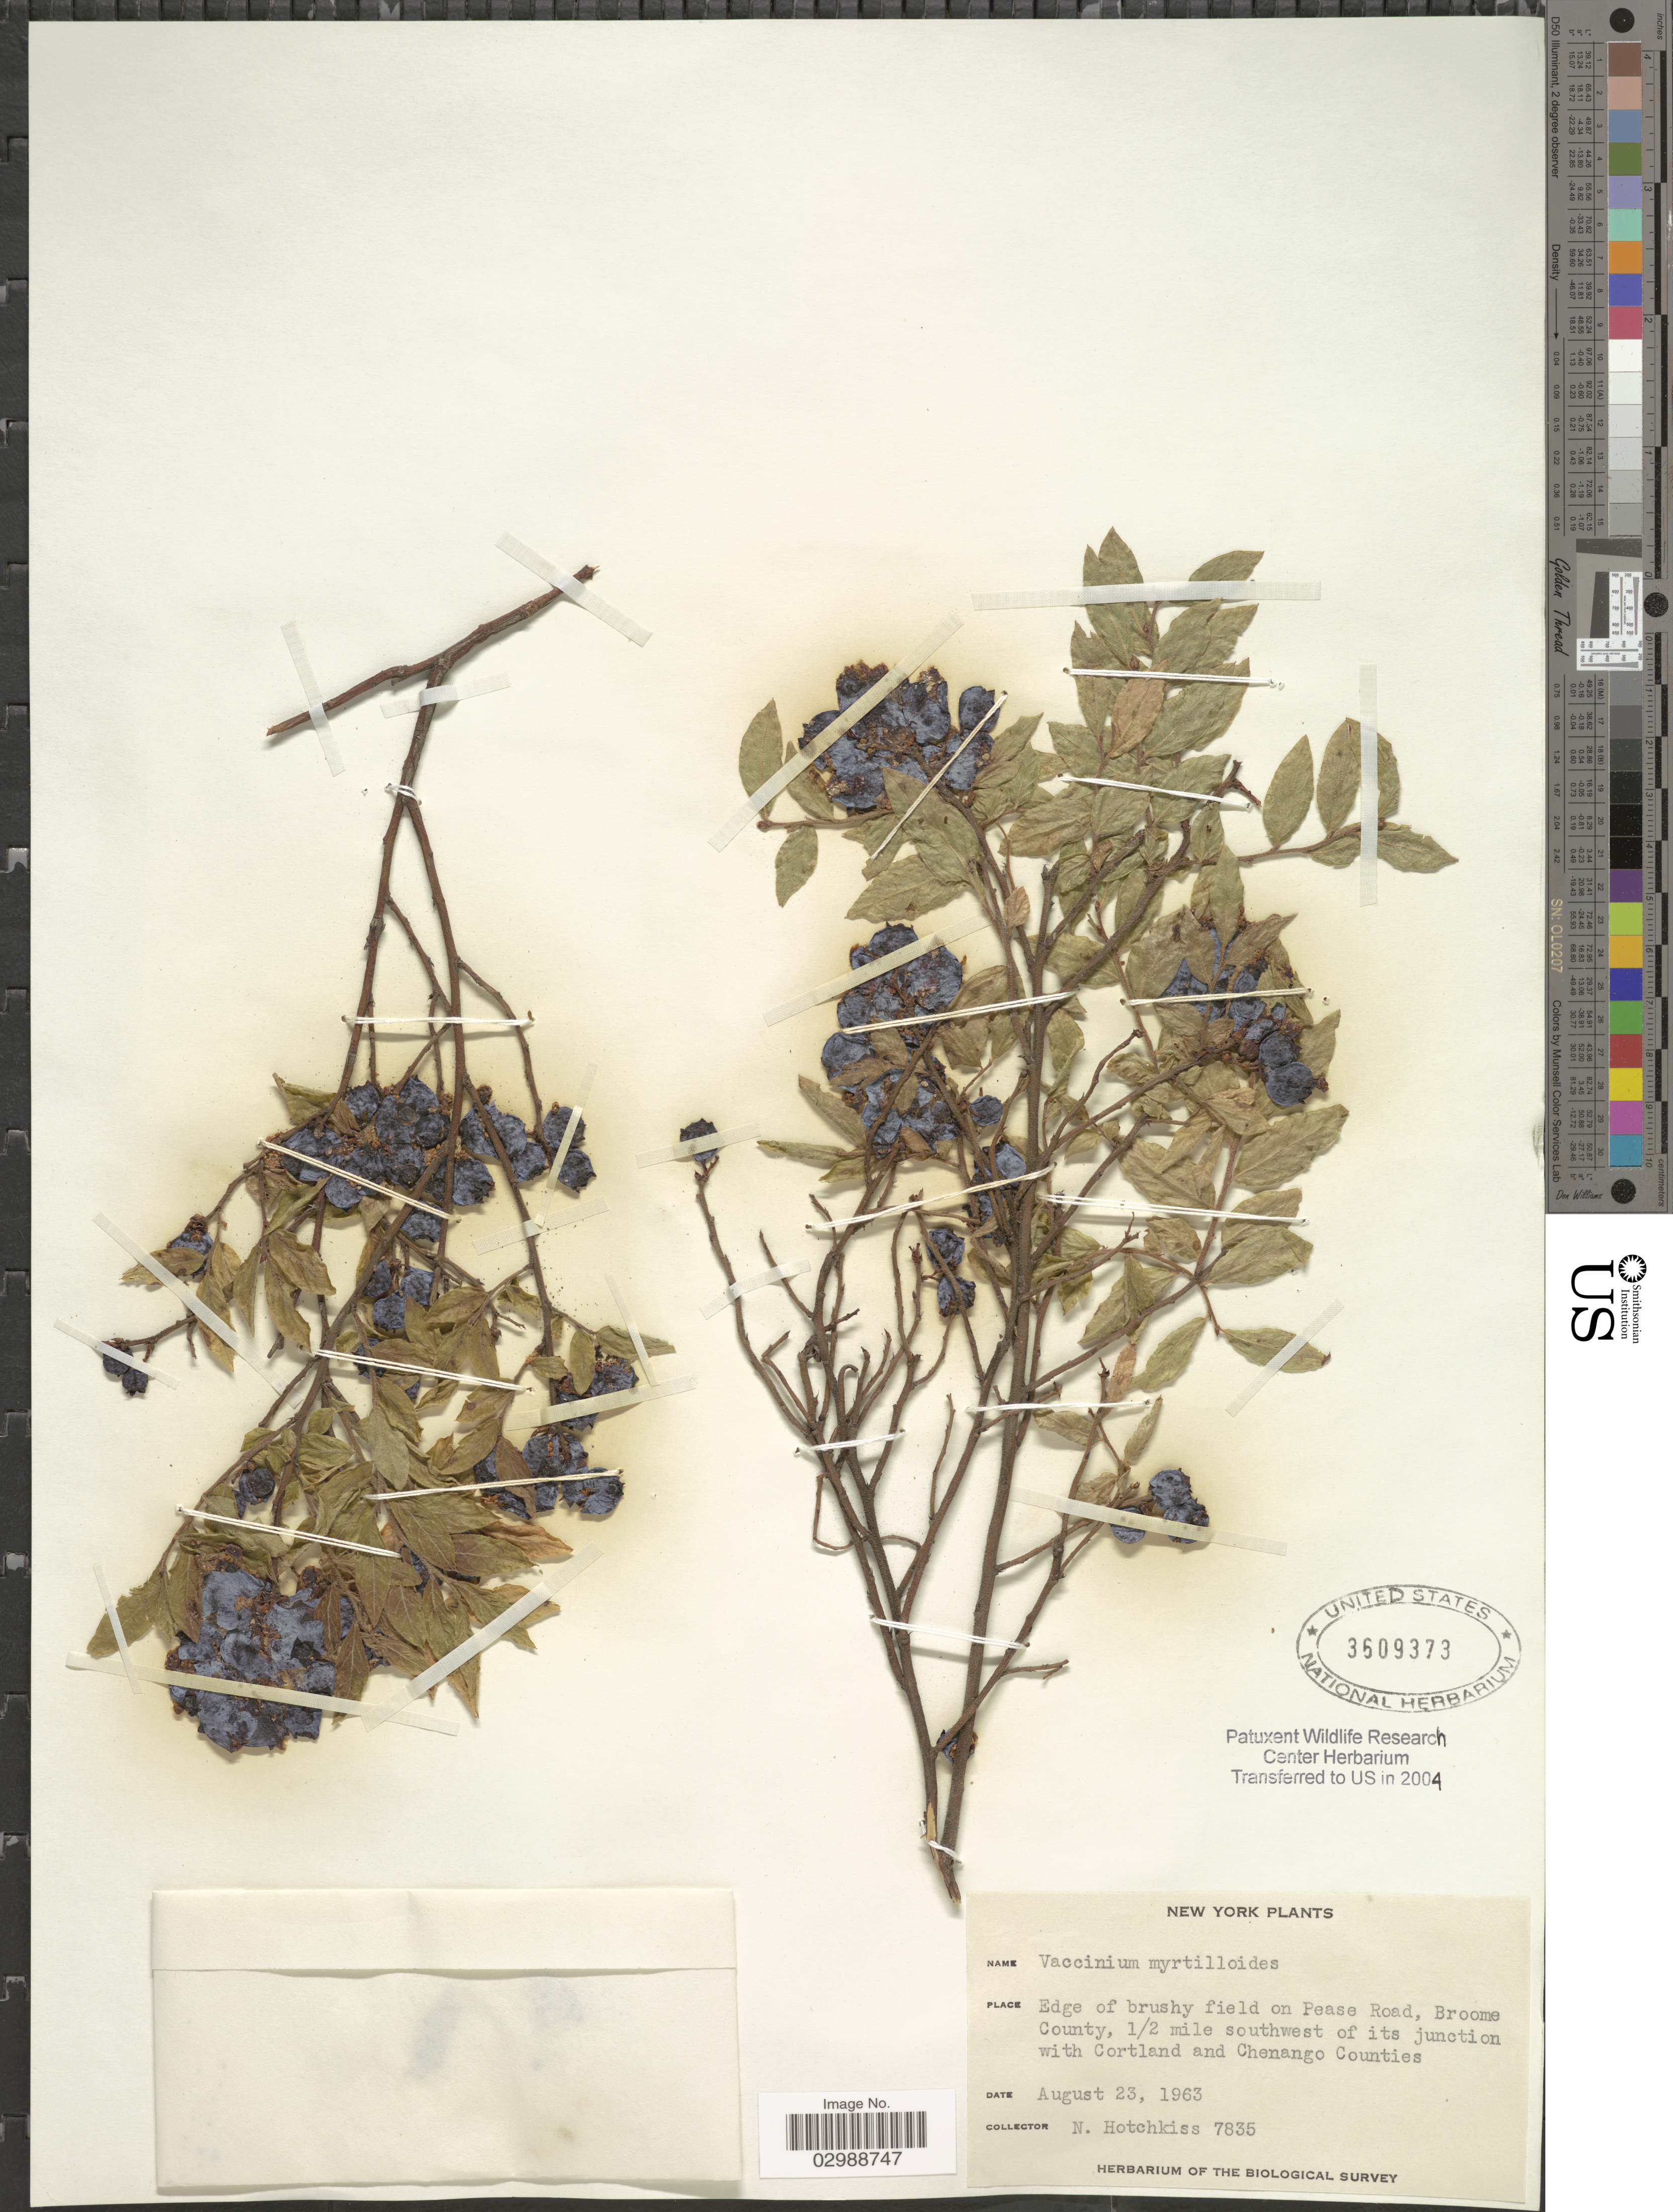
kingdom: Plantae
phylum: Tracheophyta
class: Magnoliopsida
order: Ericales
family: Ericaceae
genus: Vaccinium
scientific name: Vaccinium myrtilloides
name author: Michx.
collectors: N. Hotchkiss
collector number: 7835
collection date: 1963-08-23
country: United States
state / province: New York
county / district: Broome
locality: On Pease Road, Broome County, ½ mile southwest of its junction with Cortland and Chenango Counties.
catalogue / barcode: US 3609373